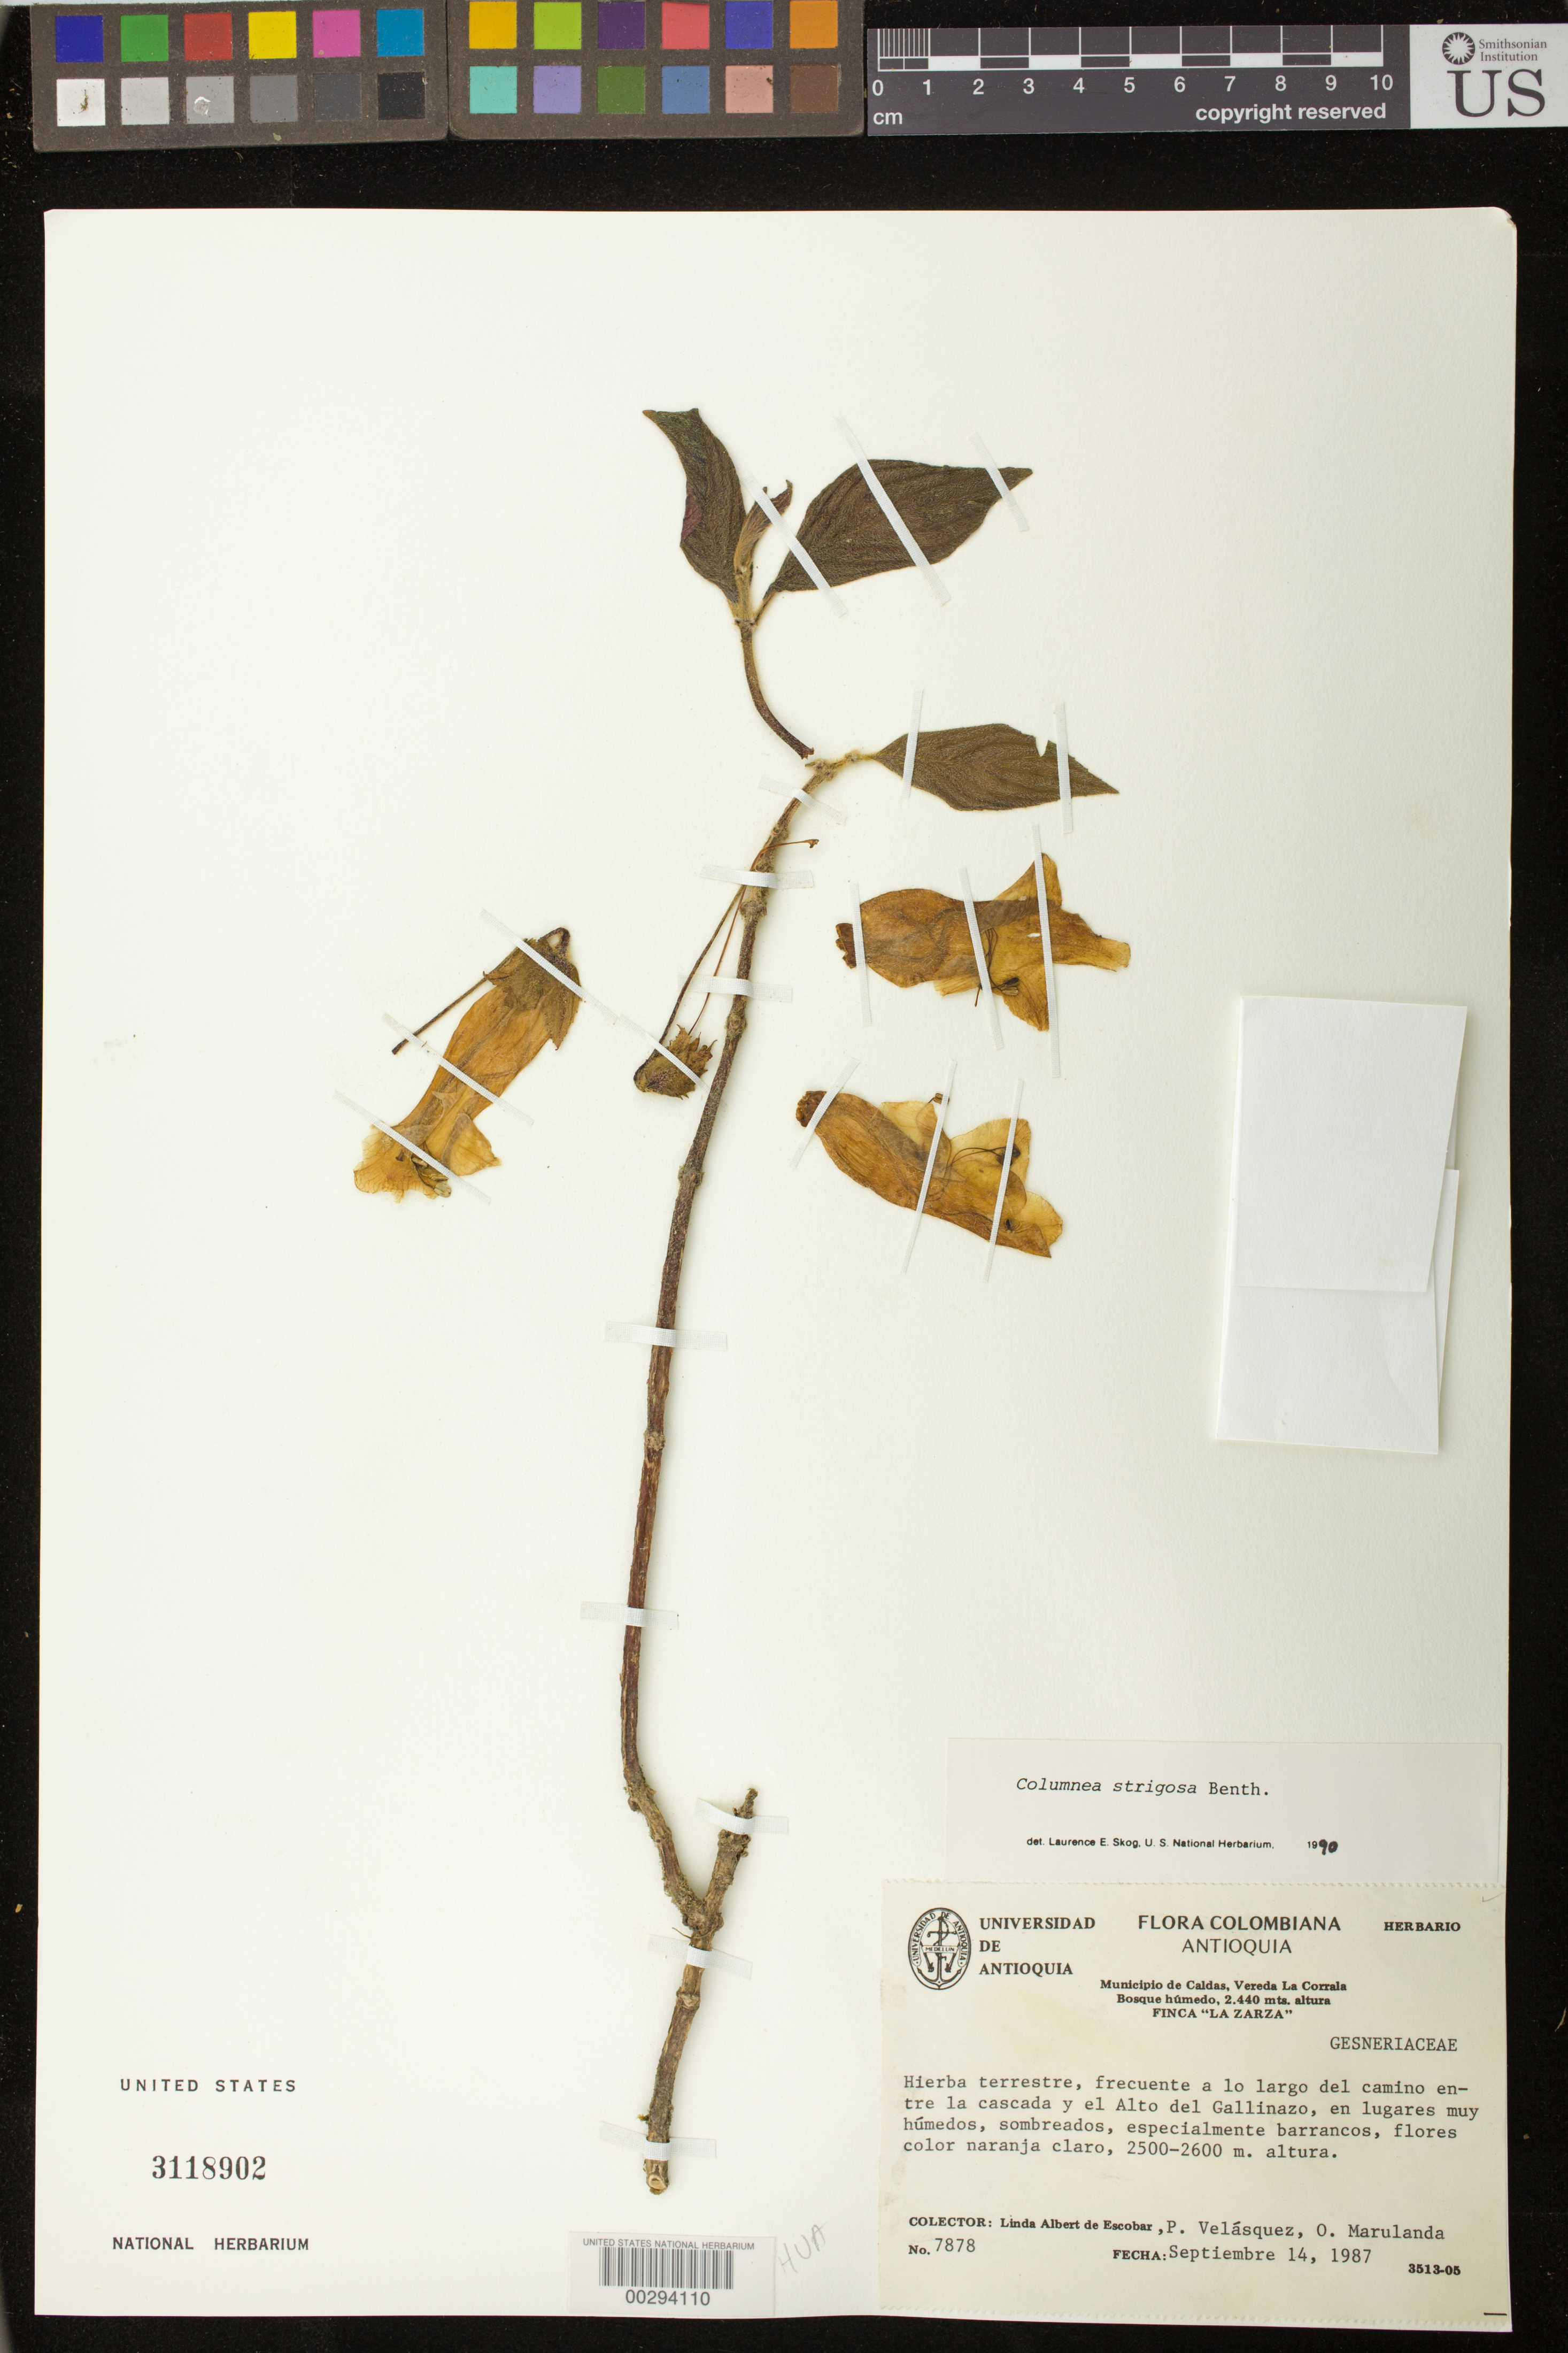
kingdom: Plantae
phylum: Tracheophyta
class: Magnoliopsida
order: Lamiales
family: Gesneriaceae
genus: Columnea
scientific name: Columnea strigosa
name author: Benth.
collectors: L. K. de Escobar, P. Velasquez & O. Marulanda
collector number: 7878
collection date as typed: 14 Sep 1987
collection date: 1987-09-14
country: Colombia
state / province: Antioquia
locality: Road between La Cascada and El Alto del Gallinazo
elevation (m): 2500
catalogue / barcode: US 3118902